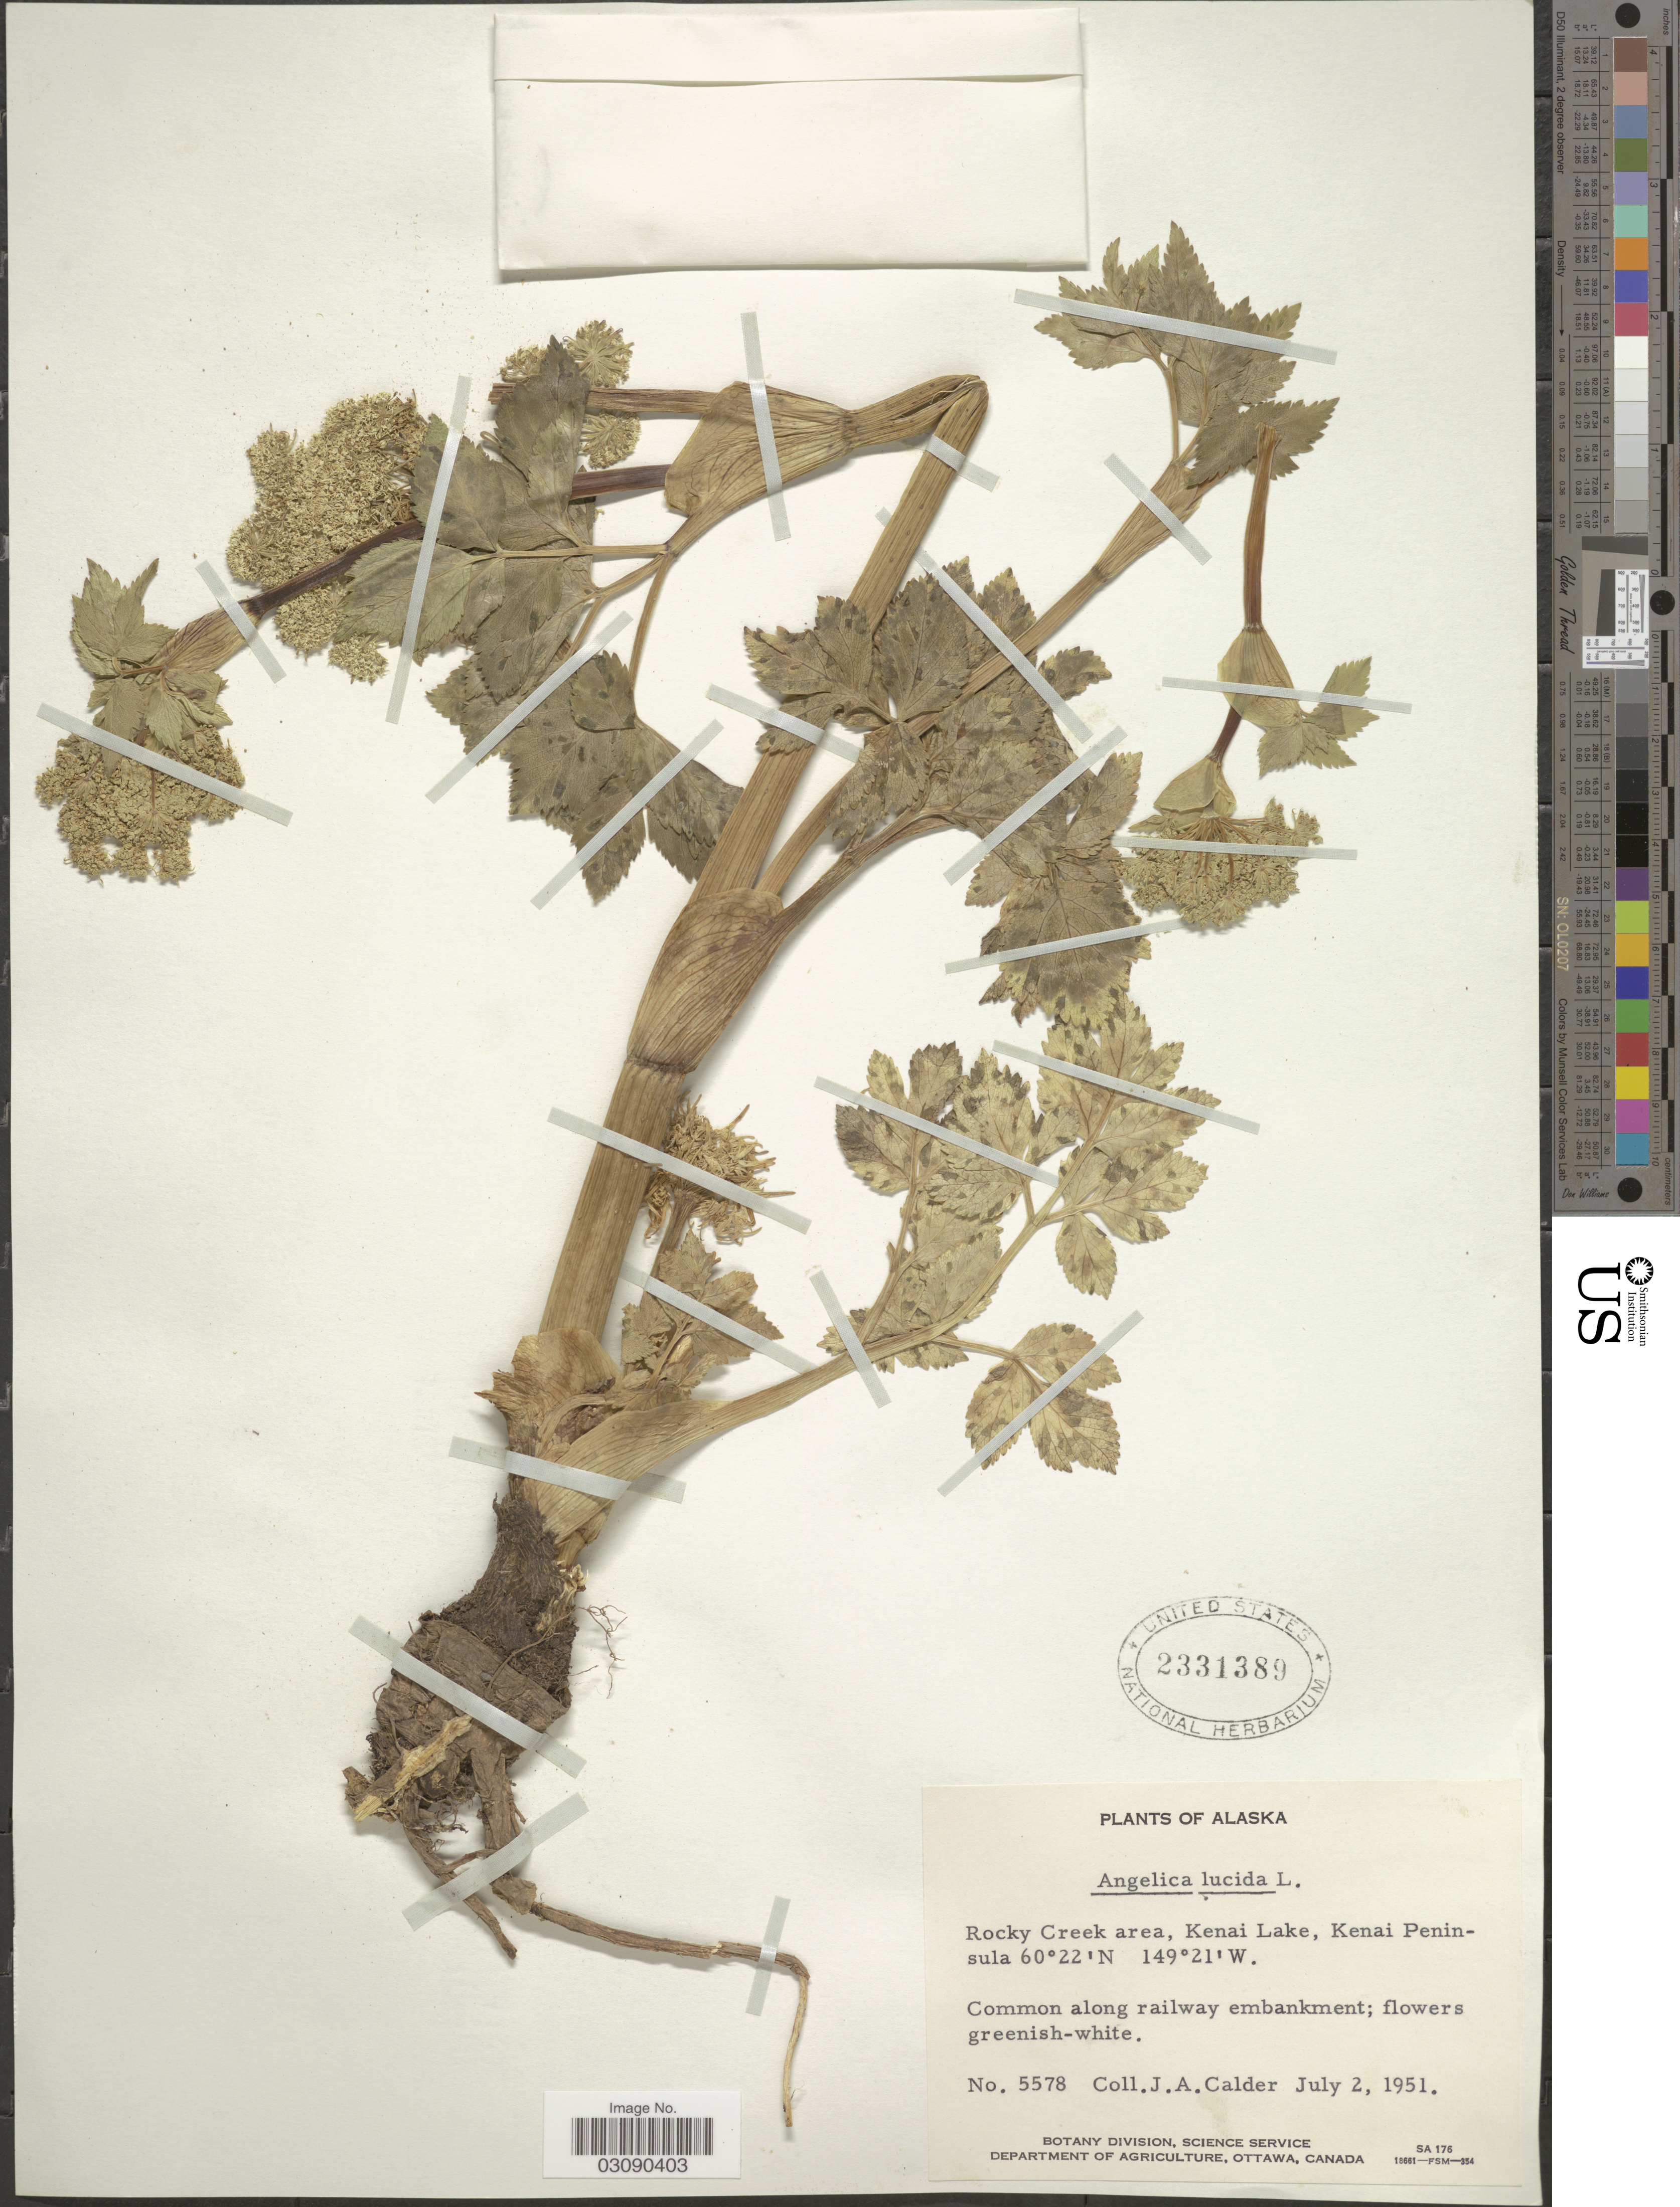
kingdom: Plantae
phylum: Tracheophyta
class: Magnoliopsida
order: Apiales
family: Apiaceae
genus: Angelica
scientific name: Angelica lucida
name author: L.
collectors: J. A. Calder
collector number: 5578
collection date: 1951-07-02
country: United States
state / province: Alaska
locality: Rocky Creek area, Kenai Lake, Kenai Peninsula.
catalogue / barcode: US 2331389